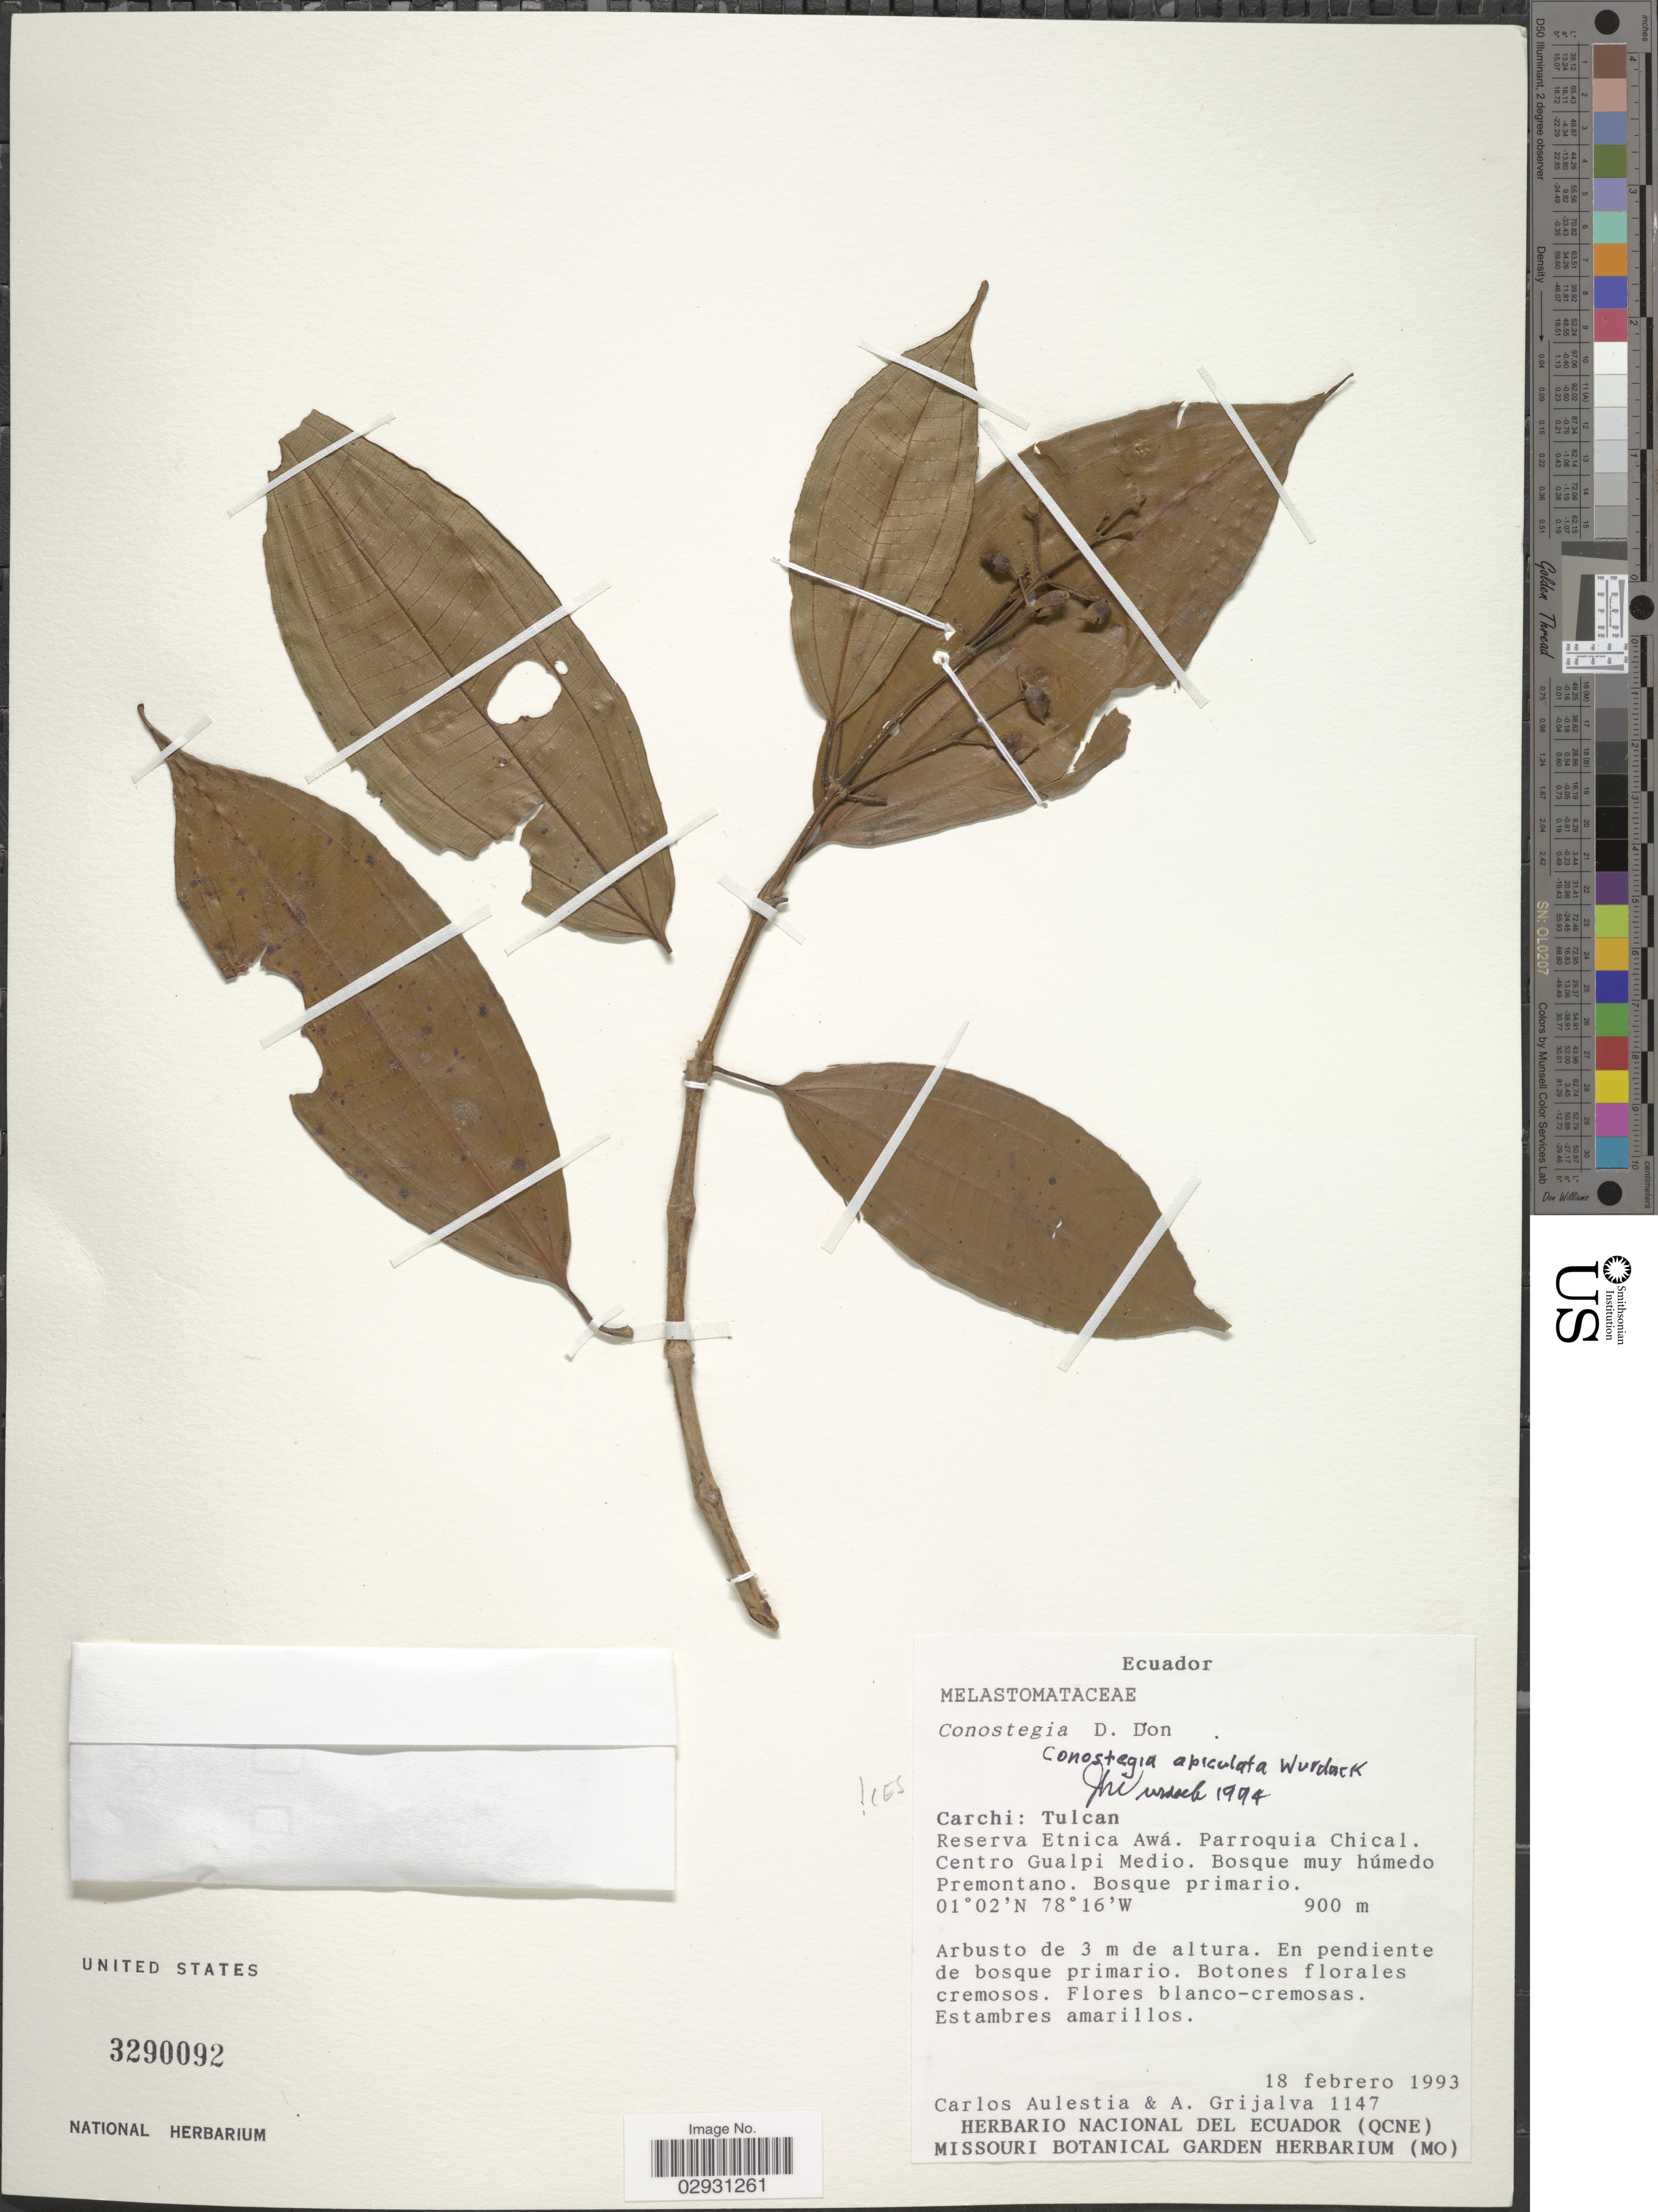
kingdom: Plantae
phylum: Tracheophyta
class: Magnoliopsida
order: Myrtales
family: Melastomataceae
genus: Conostegia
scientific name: Conostegia apiculata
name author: Wurdack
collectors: C. Aulestia & A. Grijalva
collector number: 1147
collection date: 1993-02-18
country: Ecuador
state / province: Carchi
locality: Tulcan. Reserva Etnica Awá. Parroquia Chical. Centro Gualpi Medio. Bosque muy húmedo Premontano.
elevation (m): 900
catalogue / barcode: US 3290092